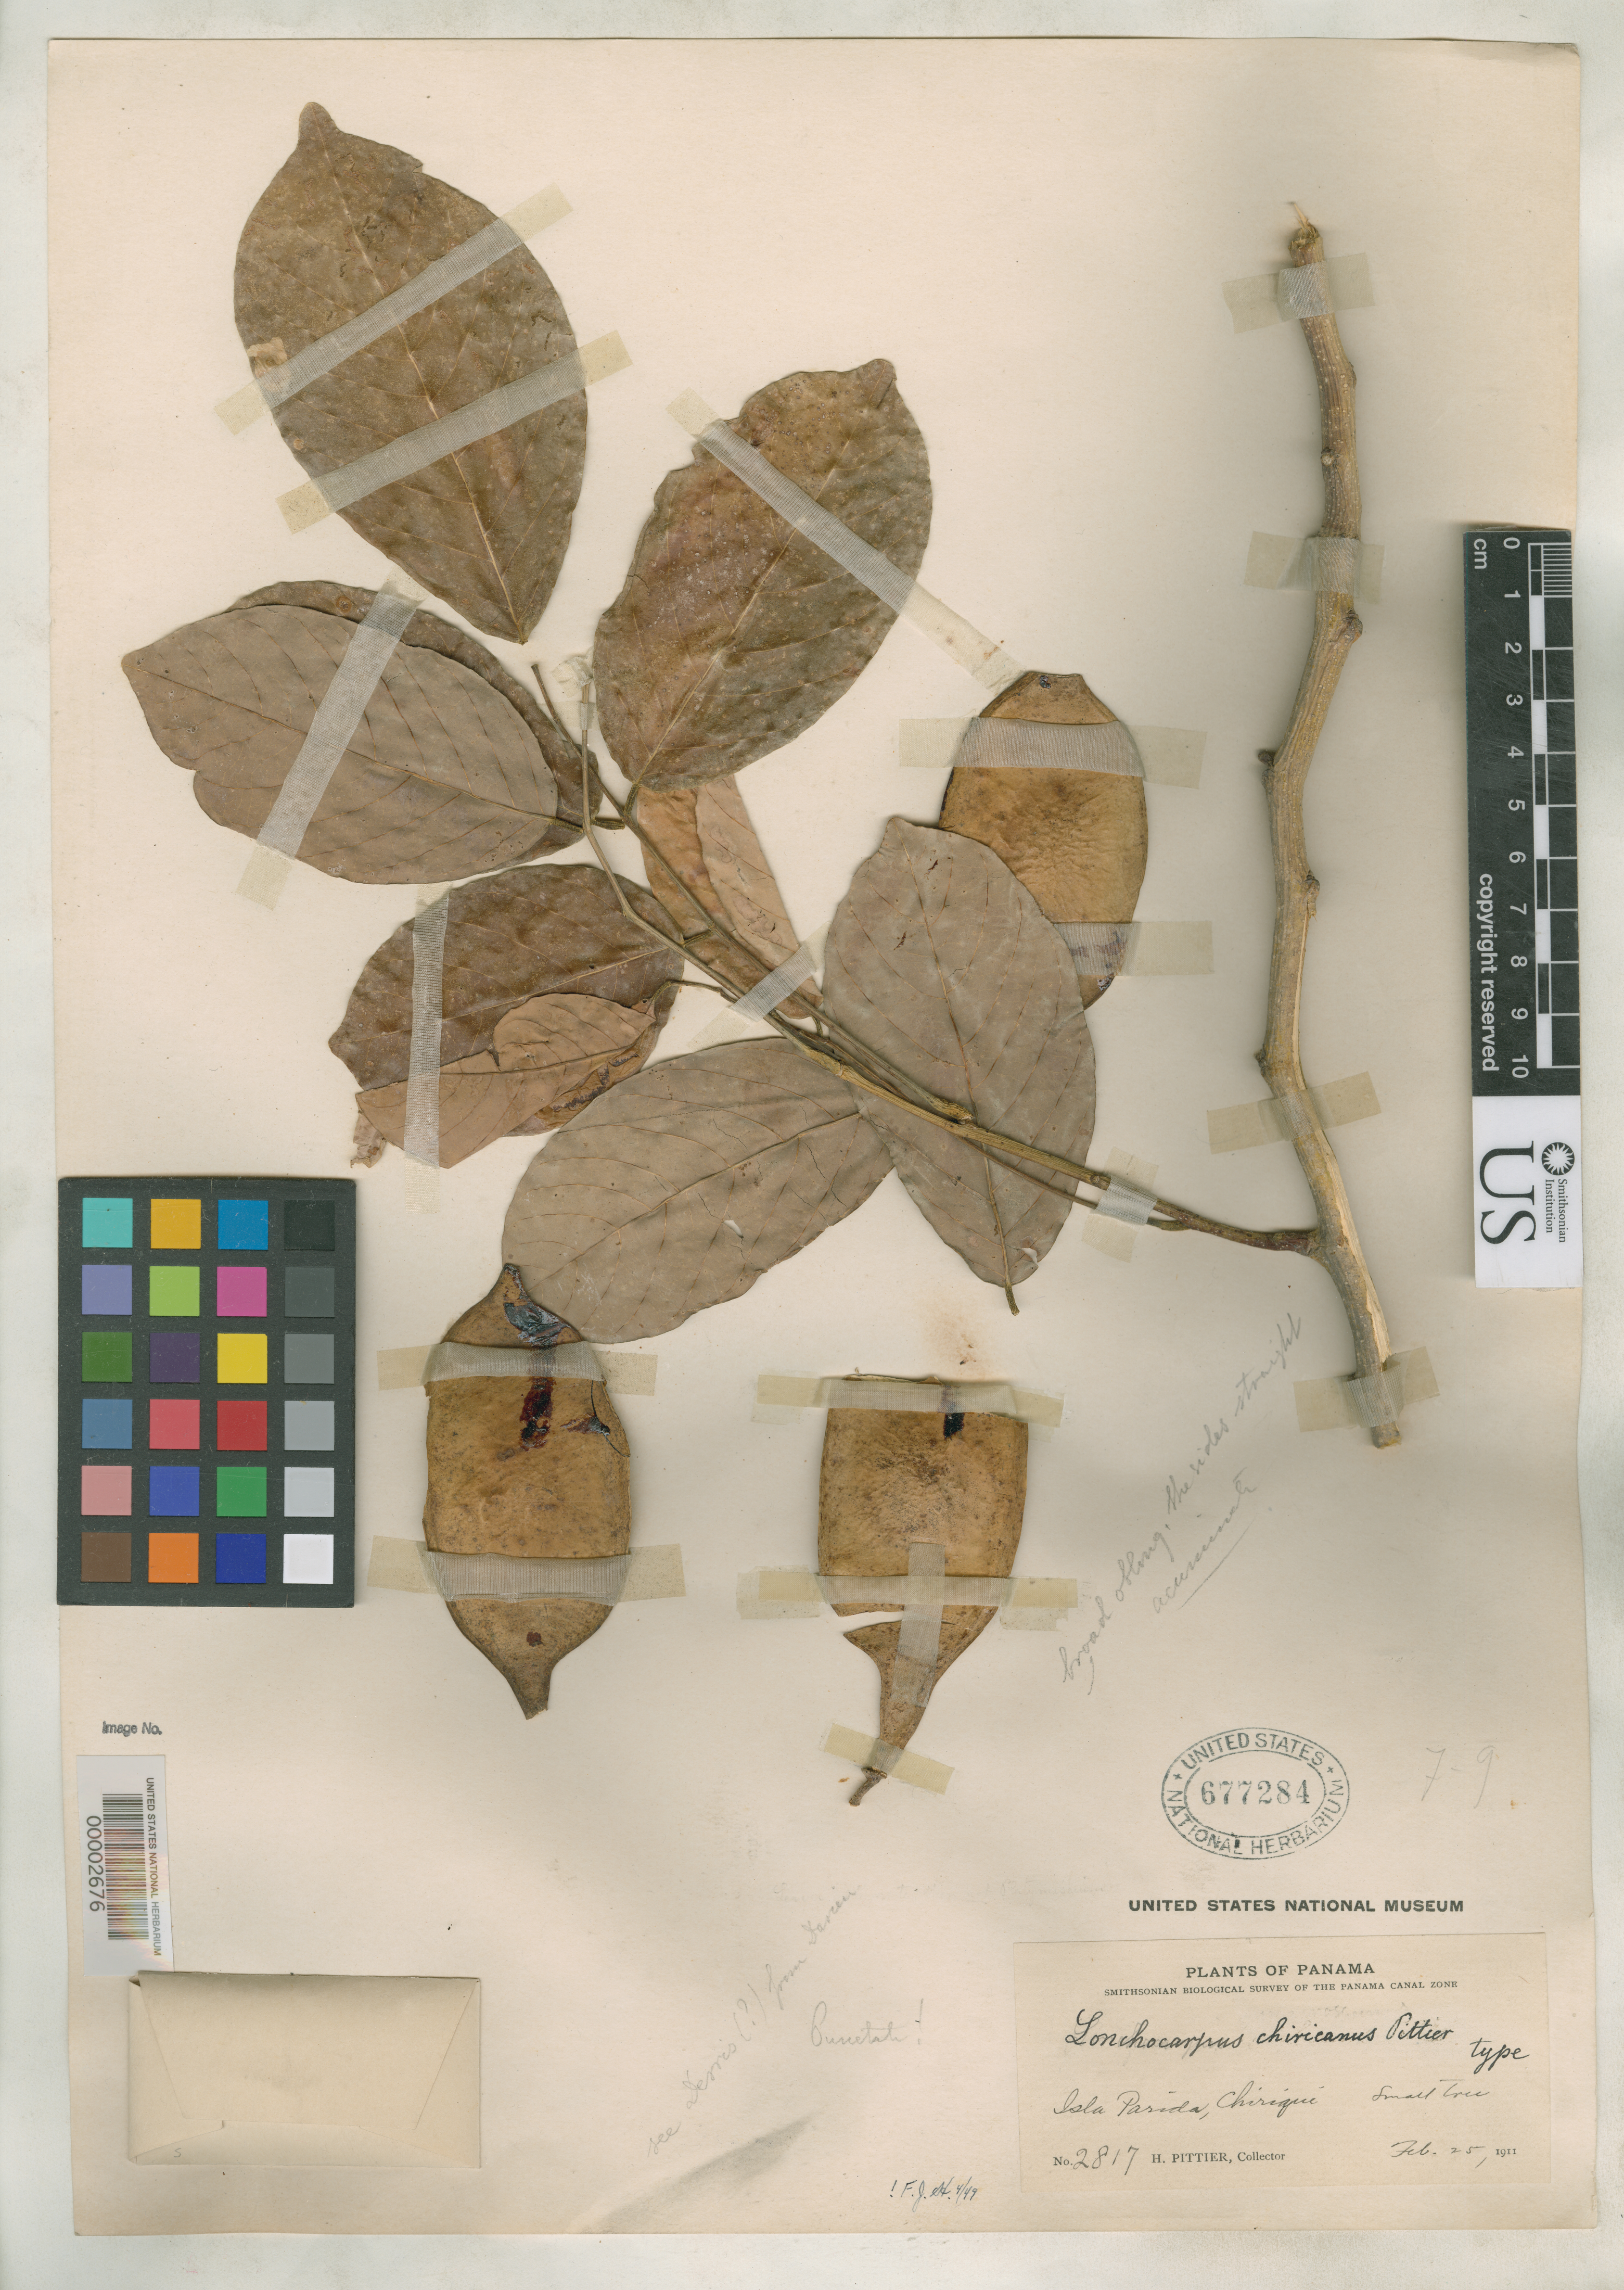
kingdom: Plantae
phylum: Tracheophyta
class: Magnoliopsida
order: Fabales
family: Fabaceae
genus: Lonchocarpus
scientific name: Lonchocarpus chiricanus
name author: Pittier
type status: Holotype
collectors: H. F. Pittier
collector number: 2817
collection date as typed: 25 Feb 1911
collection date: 1911-02-25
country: Panama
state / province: Chiriquí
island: Parida Island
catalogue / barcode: US 677284